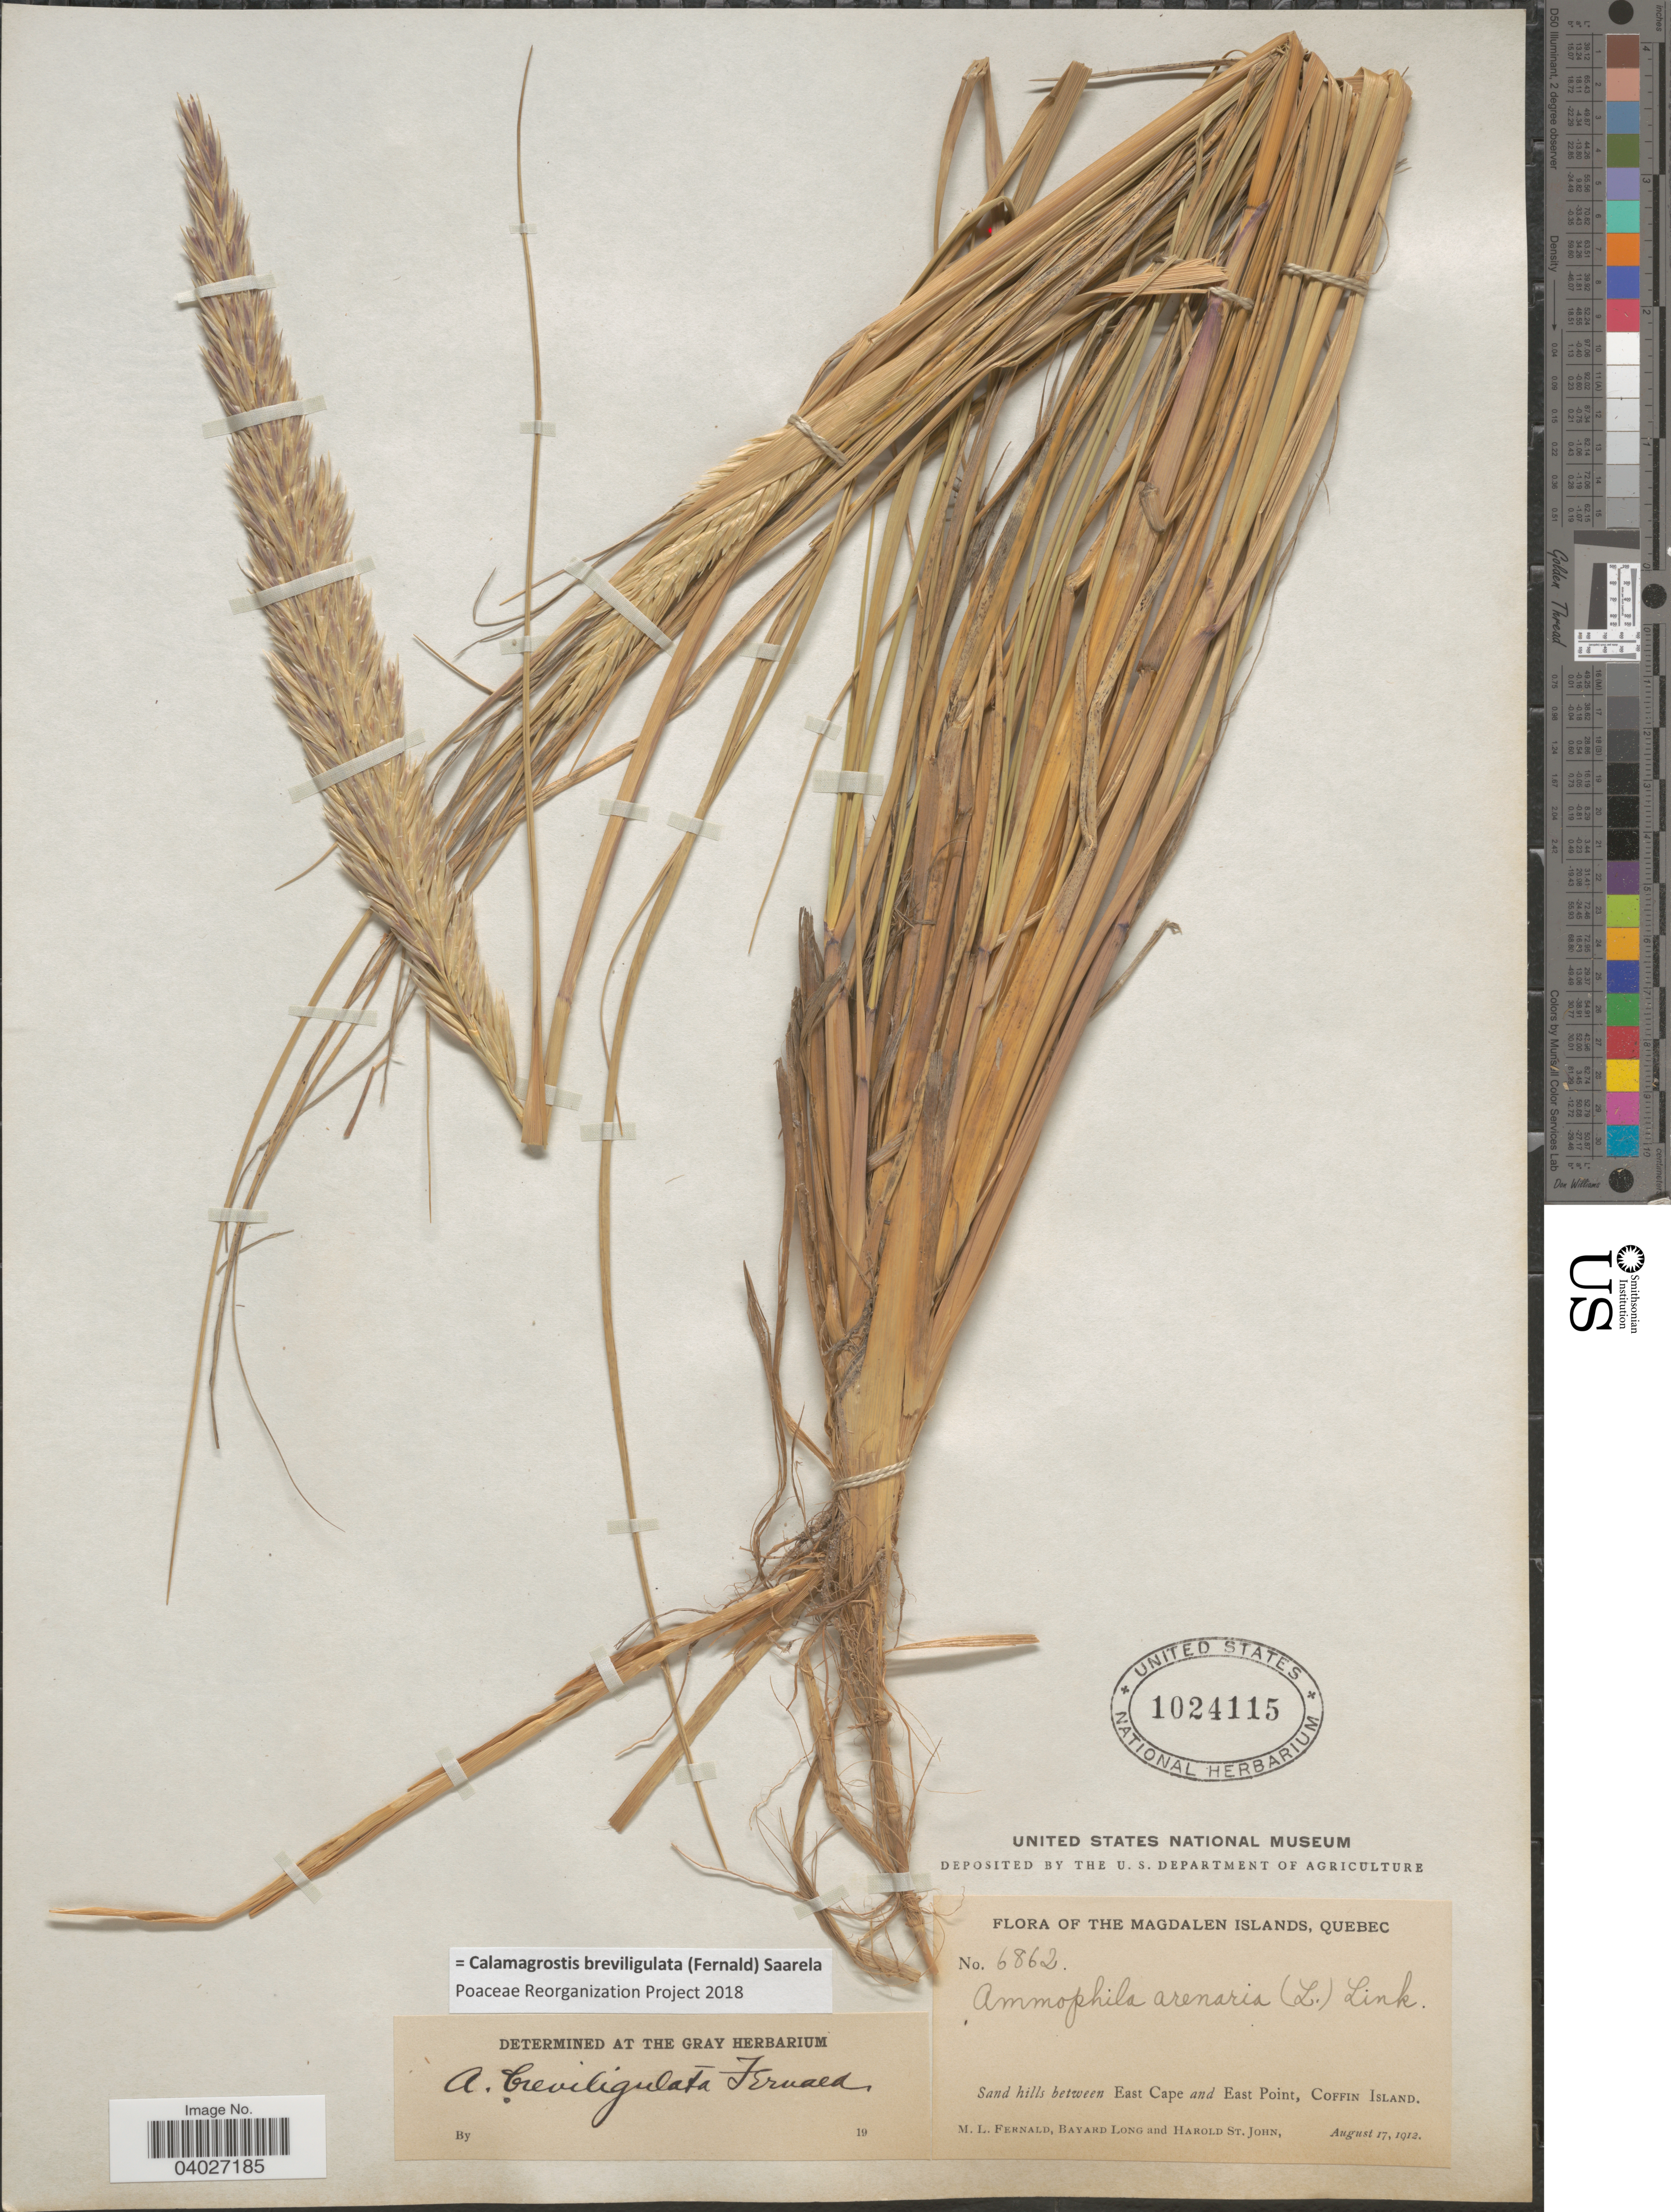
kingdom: Plantae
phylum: Tracheophyta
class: Liliopsida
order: Poales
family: Poaceae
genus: Calamagrostis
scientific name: Calamagrostis breviligulata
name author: (Fernald) Saarela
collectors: M. L. Fernald, B. Long & H. St. John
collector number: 6862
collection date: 1912-08-17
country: Canada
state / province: Quebec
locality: The Magdalen Islands. Sand hills between East Cape and East Point, Coffin Island.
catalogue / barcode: US 1024115